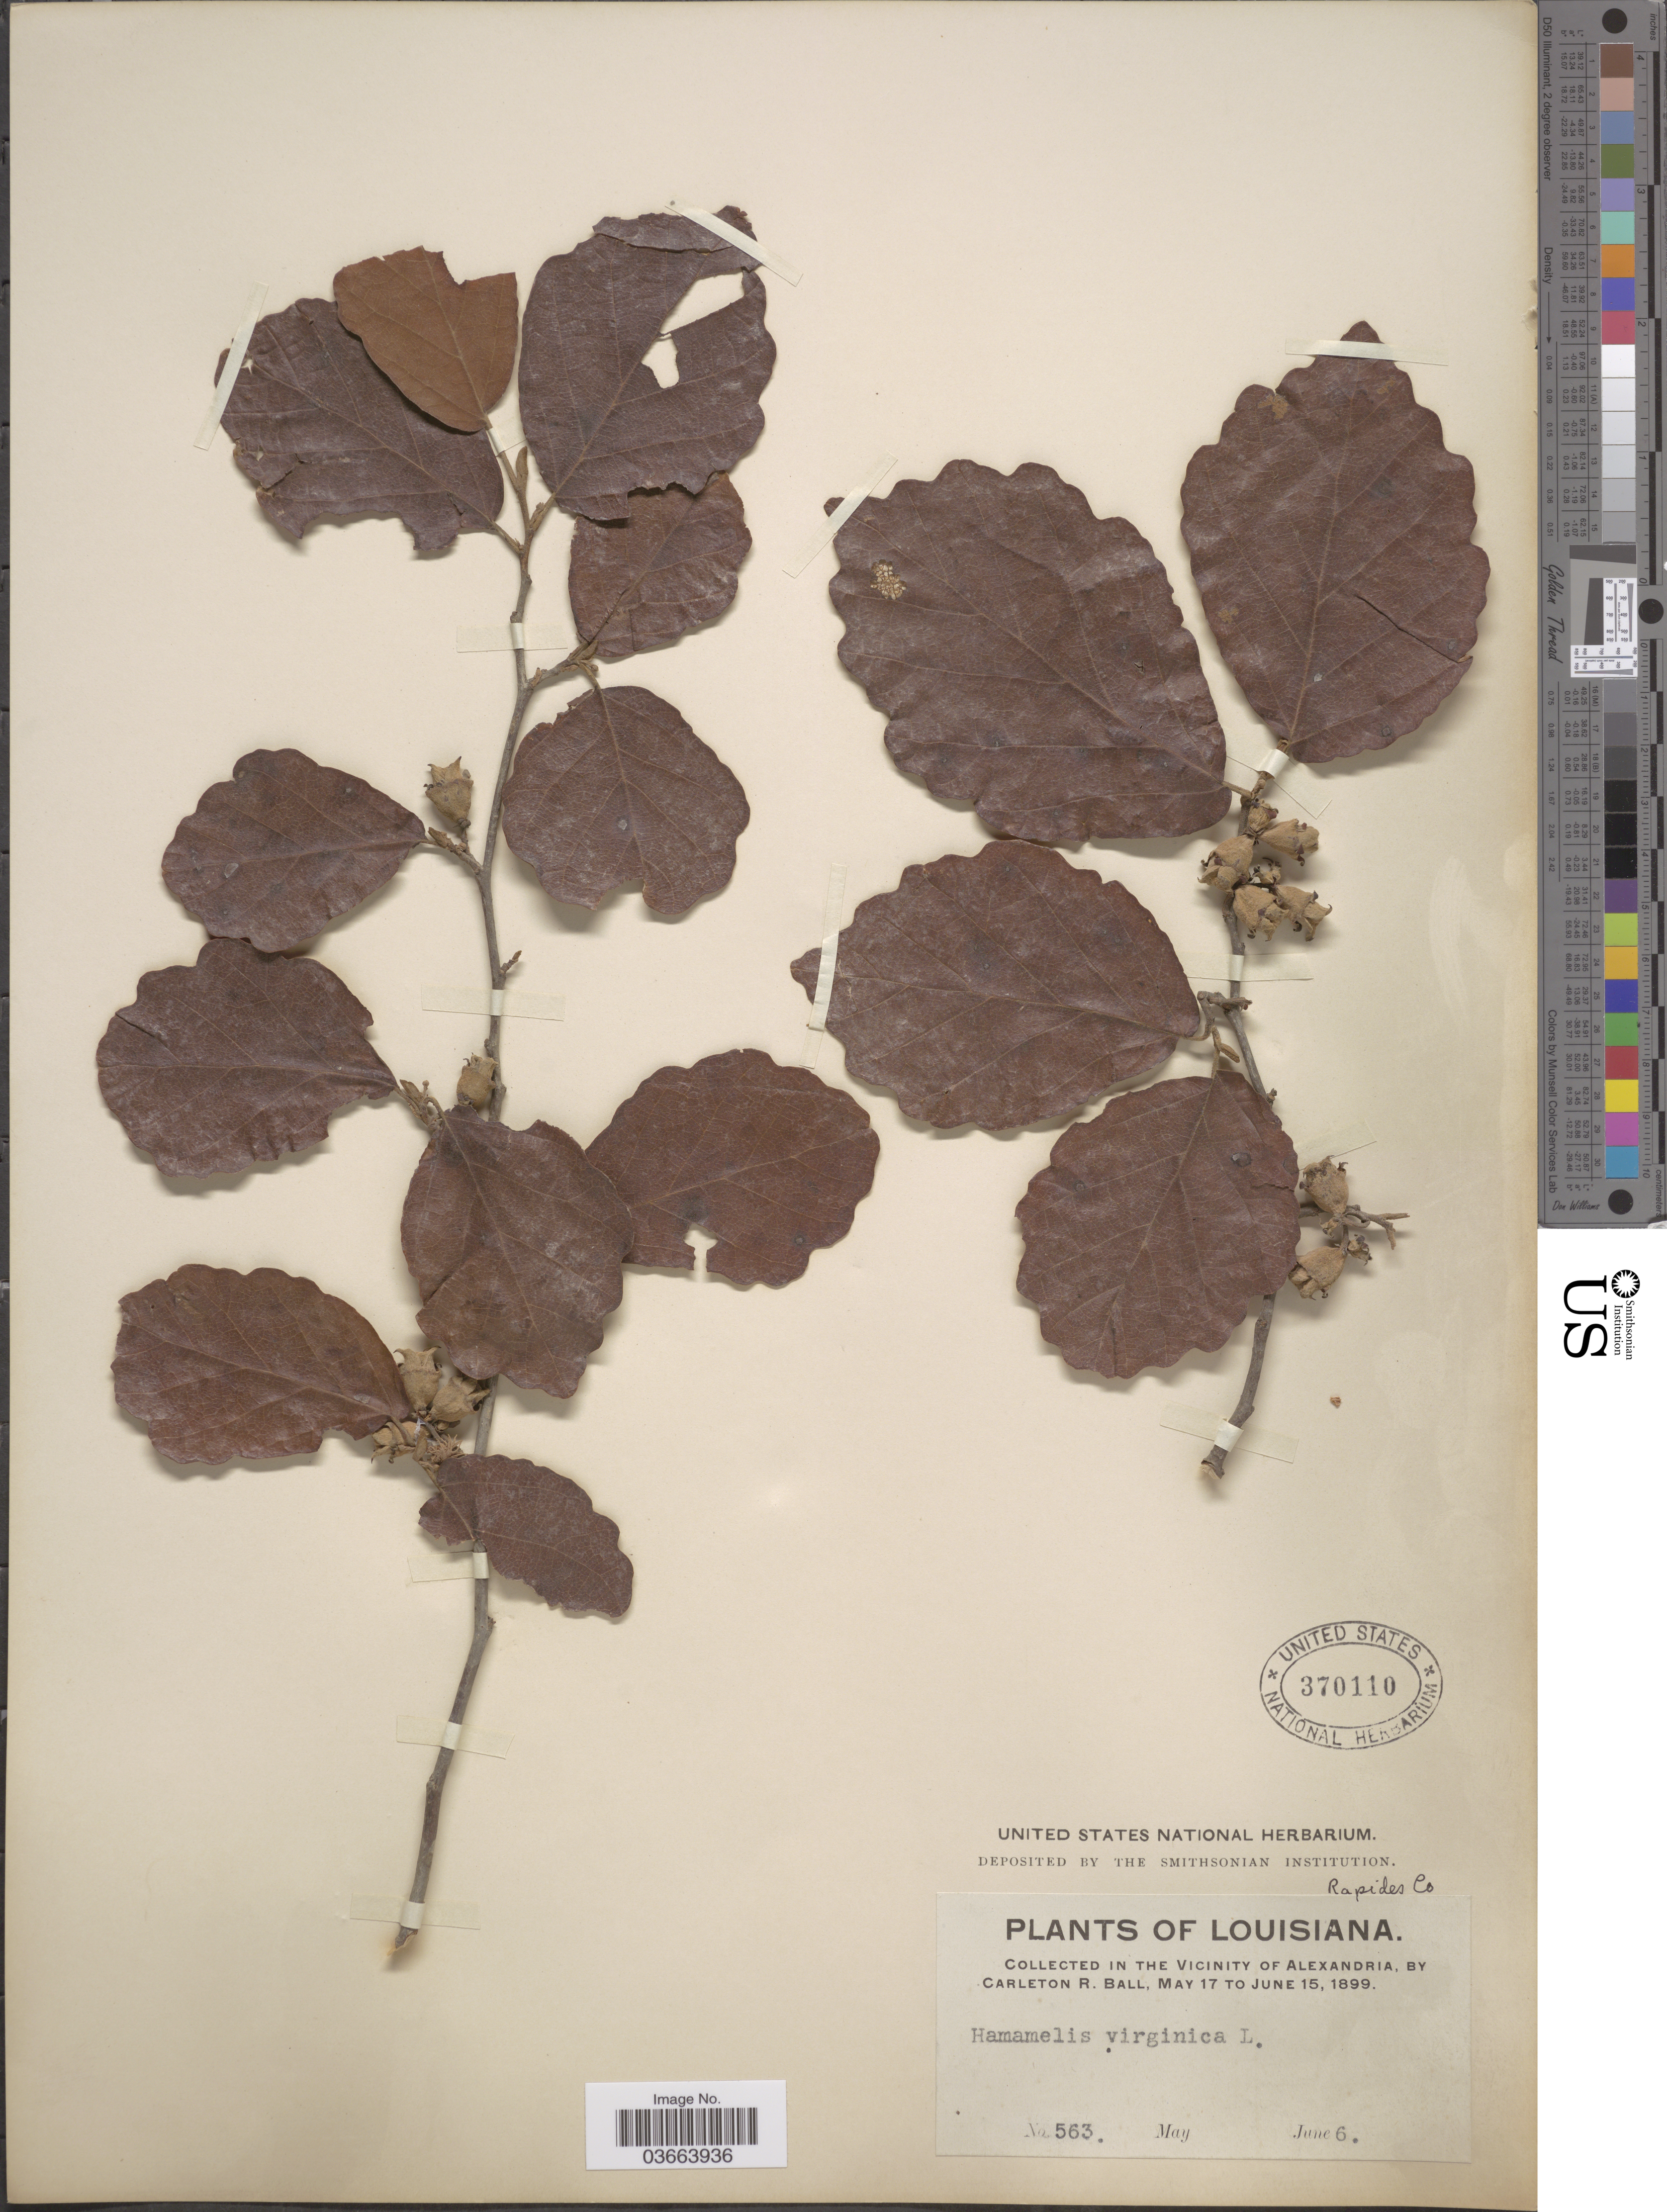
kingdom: Plantae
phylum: Tracheophyta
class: Magnoliopsida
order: Saxifragales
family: Hamamelidaceae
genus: Hamamelis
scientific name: Hamamelis virginiana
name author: L.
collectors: C. R. Ball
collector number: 563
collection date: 1899-06-06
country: United States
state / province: Louisiana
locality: The Vicinity of Alexandria. Rapides Co.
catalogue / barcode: US 370110